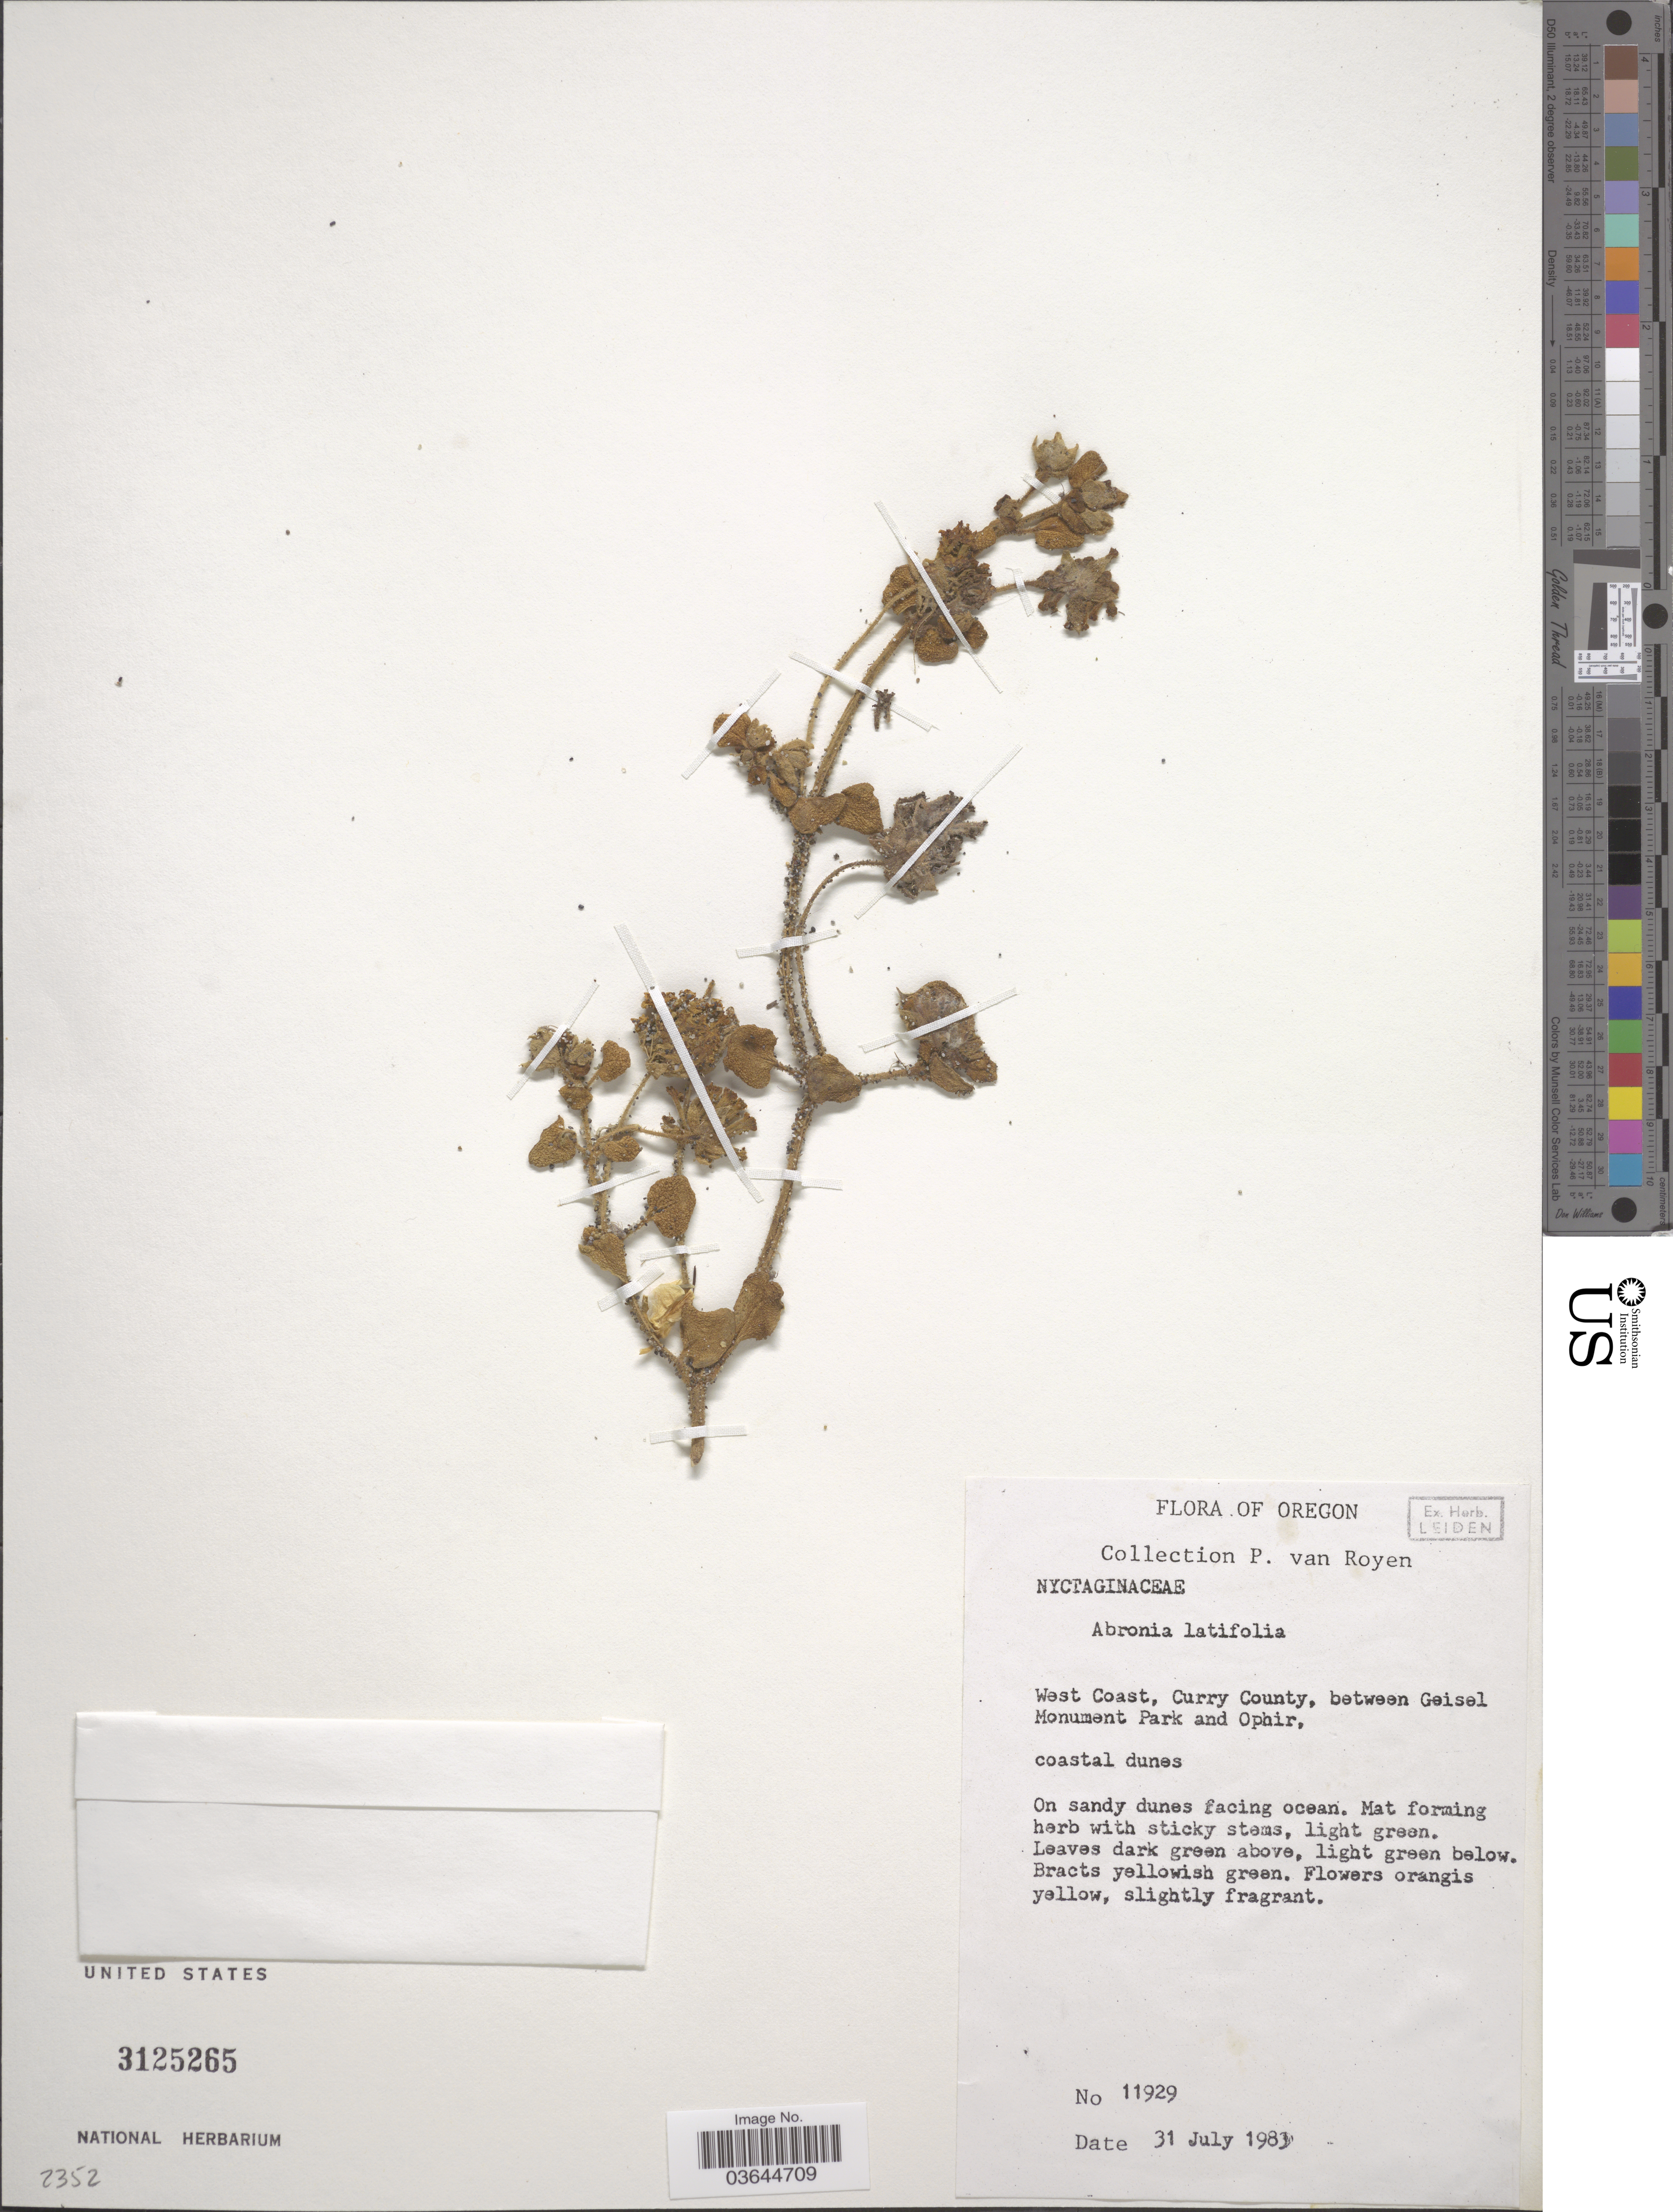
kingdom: Plantae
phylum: Tracheophyta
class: Magnoliopsida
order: Caryophyllales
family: Nyctaginaceae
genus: Abronia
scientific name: Abronia latifolia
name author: Eschsch.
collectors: P. van Royen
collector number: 11929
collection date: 1983-07-31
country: United States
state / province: Oregon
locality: West Coast, Curry County, between Geisel Monument Park and Ophir.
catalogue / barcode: US 3125265